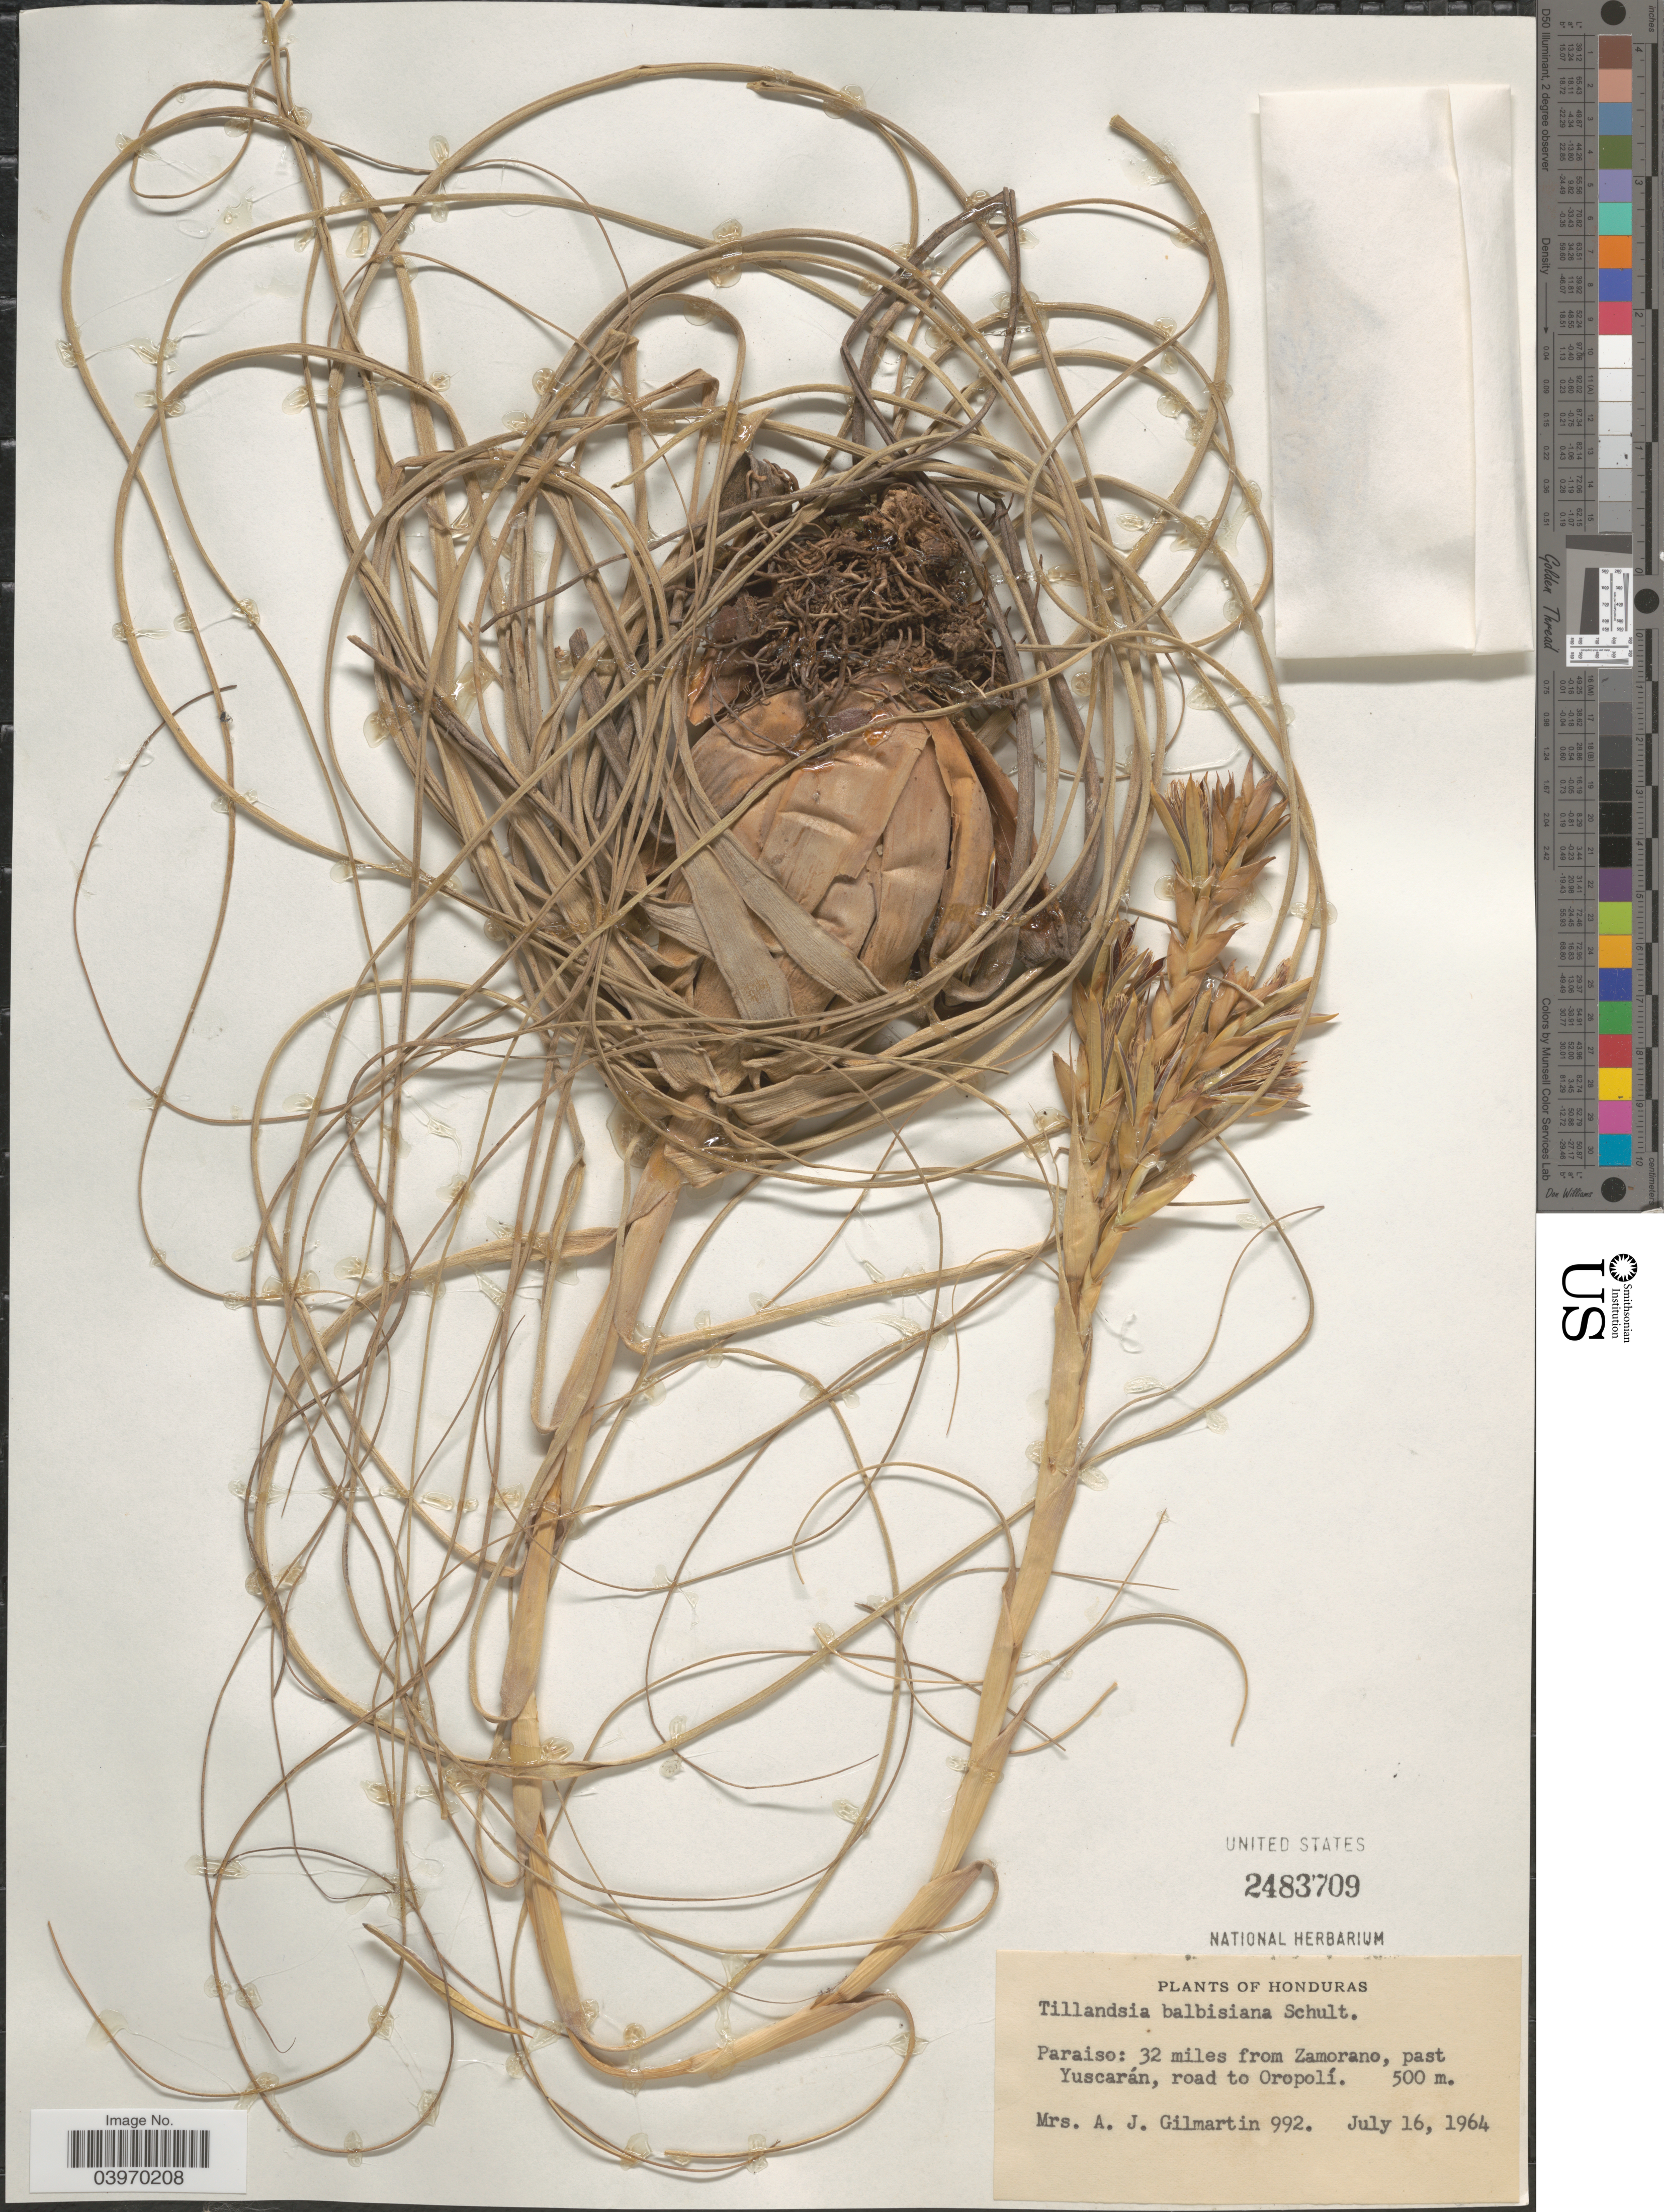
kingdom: Plantae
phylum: Tracheophyta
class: Liliopsida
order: Poales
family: Bromeliaceae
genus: Tillandsia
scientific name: Tillandsia balbisiana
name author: Schult. f.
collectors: A. J. Gilmartin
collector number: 992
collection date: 1964-07-16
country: Honduras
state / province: El Paraiso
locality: Paraiso: 32 miles from Zamorano, past Yuscarán, road to Oropolí.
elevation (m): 500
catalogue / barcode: US 2483709